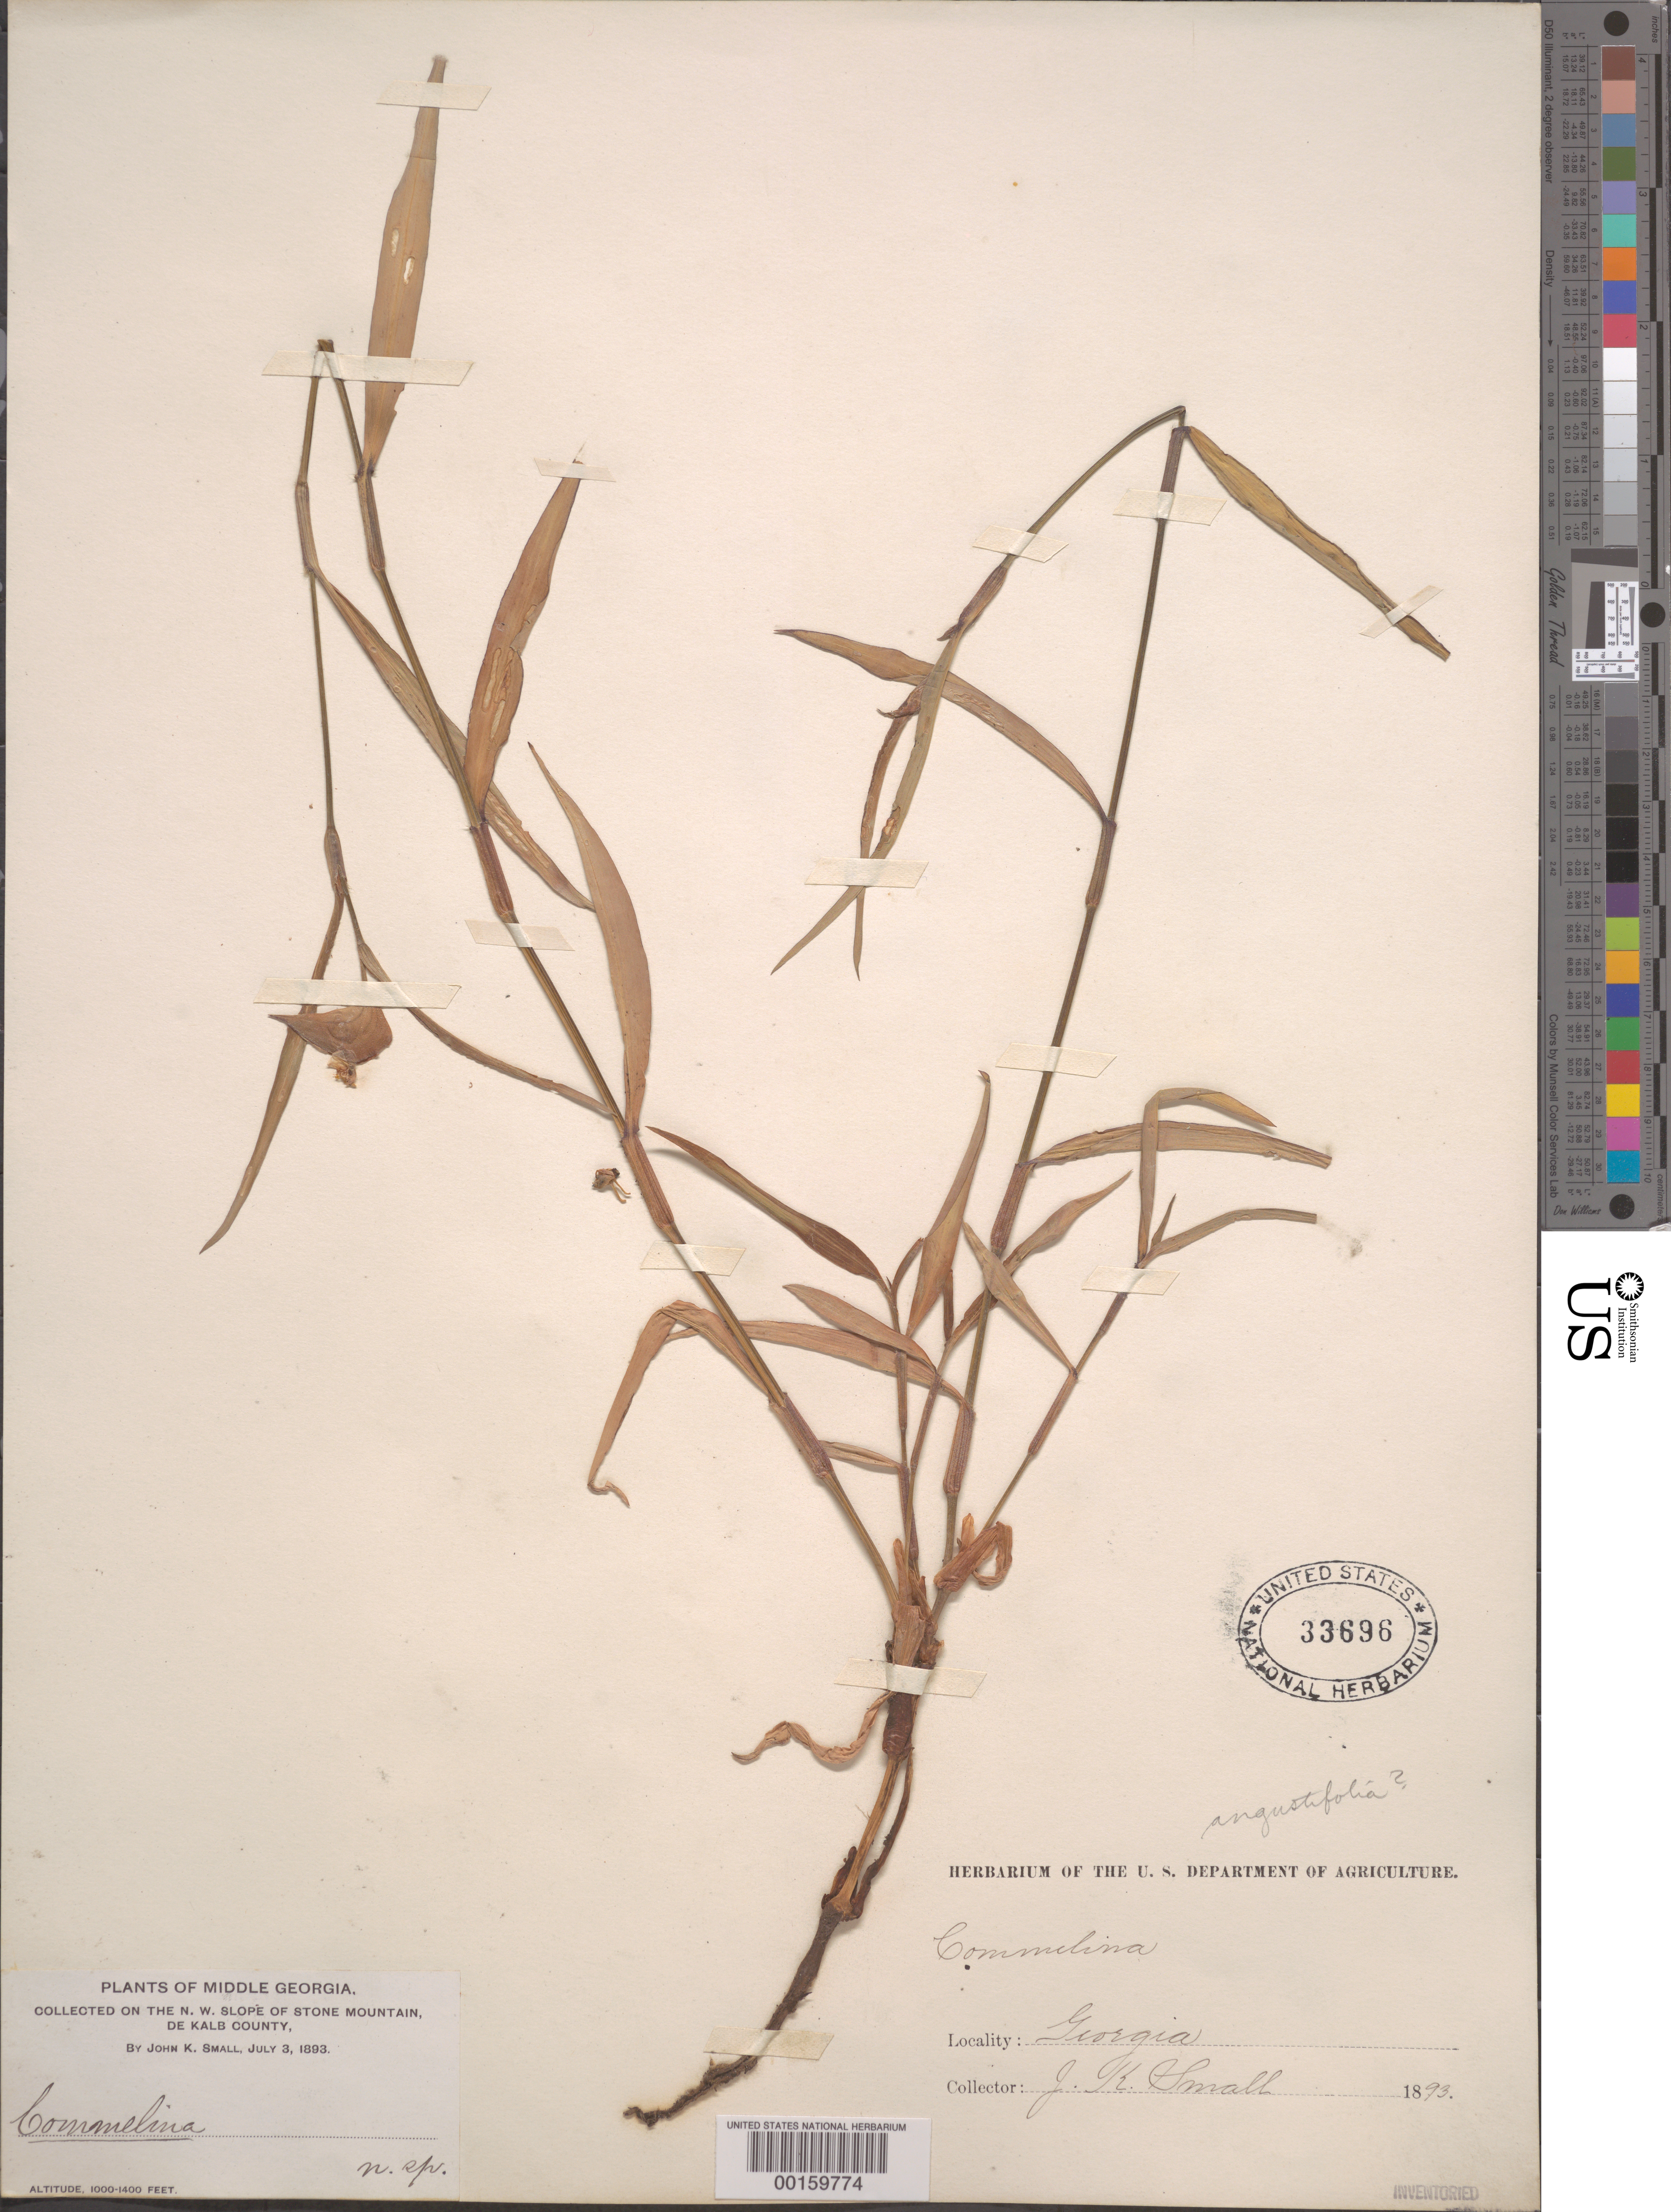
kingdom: Plantae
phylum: Tracheophyta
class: Liliopsida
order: Commelinales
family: Commelinaceae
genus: Commelina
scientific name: Commelina erecta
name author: L.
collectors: J. K. Small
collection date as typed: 03 Jul 1893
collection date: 1893-07-03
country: United States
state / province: Georgia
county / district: De Kalb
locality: Nw slope of stone mt.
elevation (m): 305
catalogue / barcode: US 33696